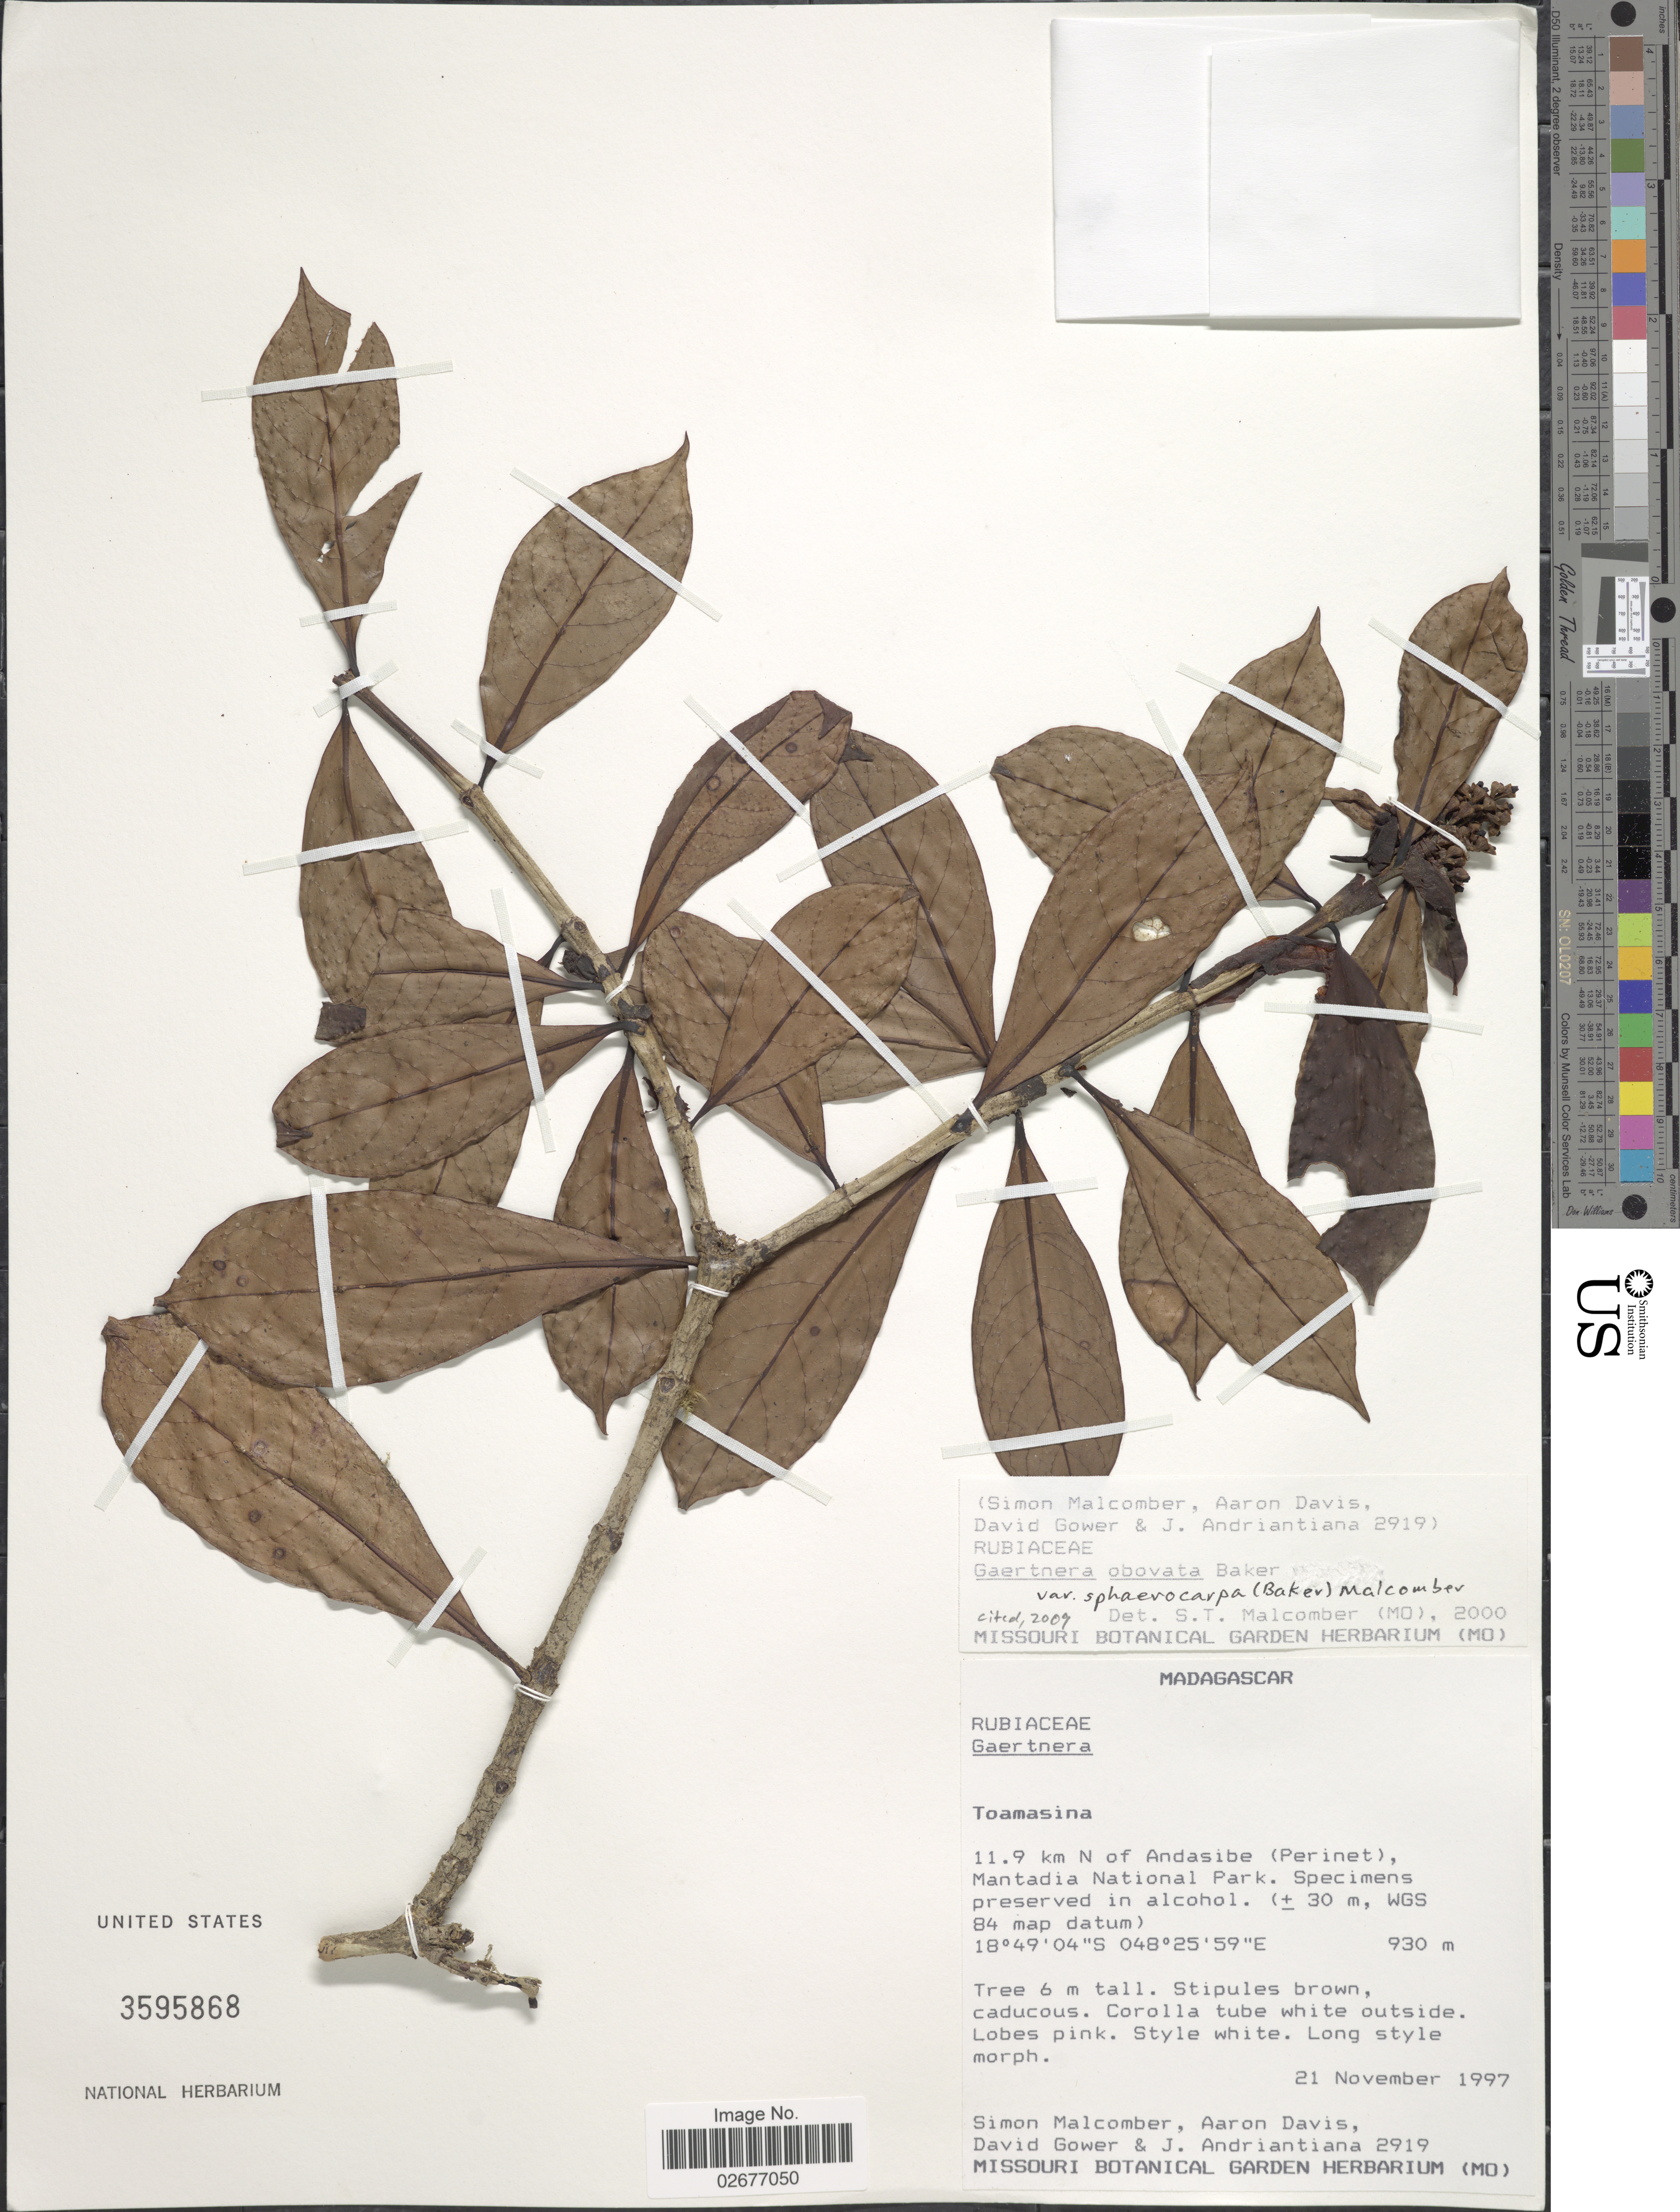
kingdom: Plantae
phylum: Tracheophyta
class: Magnoliopsida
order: Gentianales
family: Rubiaceae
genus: Gaertnera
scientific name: Gaertnera obovata var. sphaerocarpa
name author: (Baker) Malcomber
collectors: S. T. Malcomber, A. P. Davis, D. Gower & J. Andriantiana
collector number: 2919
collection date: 1997-11-21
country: Madagascar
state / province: Alaotra Mangoro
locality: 11.9 km N of Andasibe (Perinet) Mantadia National Park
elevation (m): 930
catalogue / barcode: US 3595868